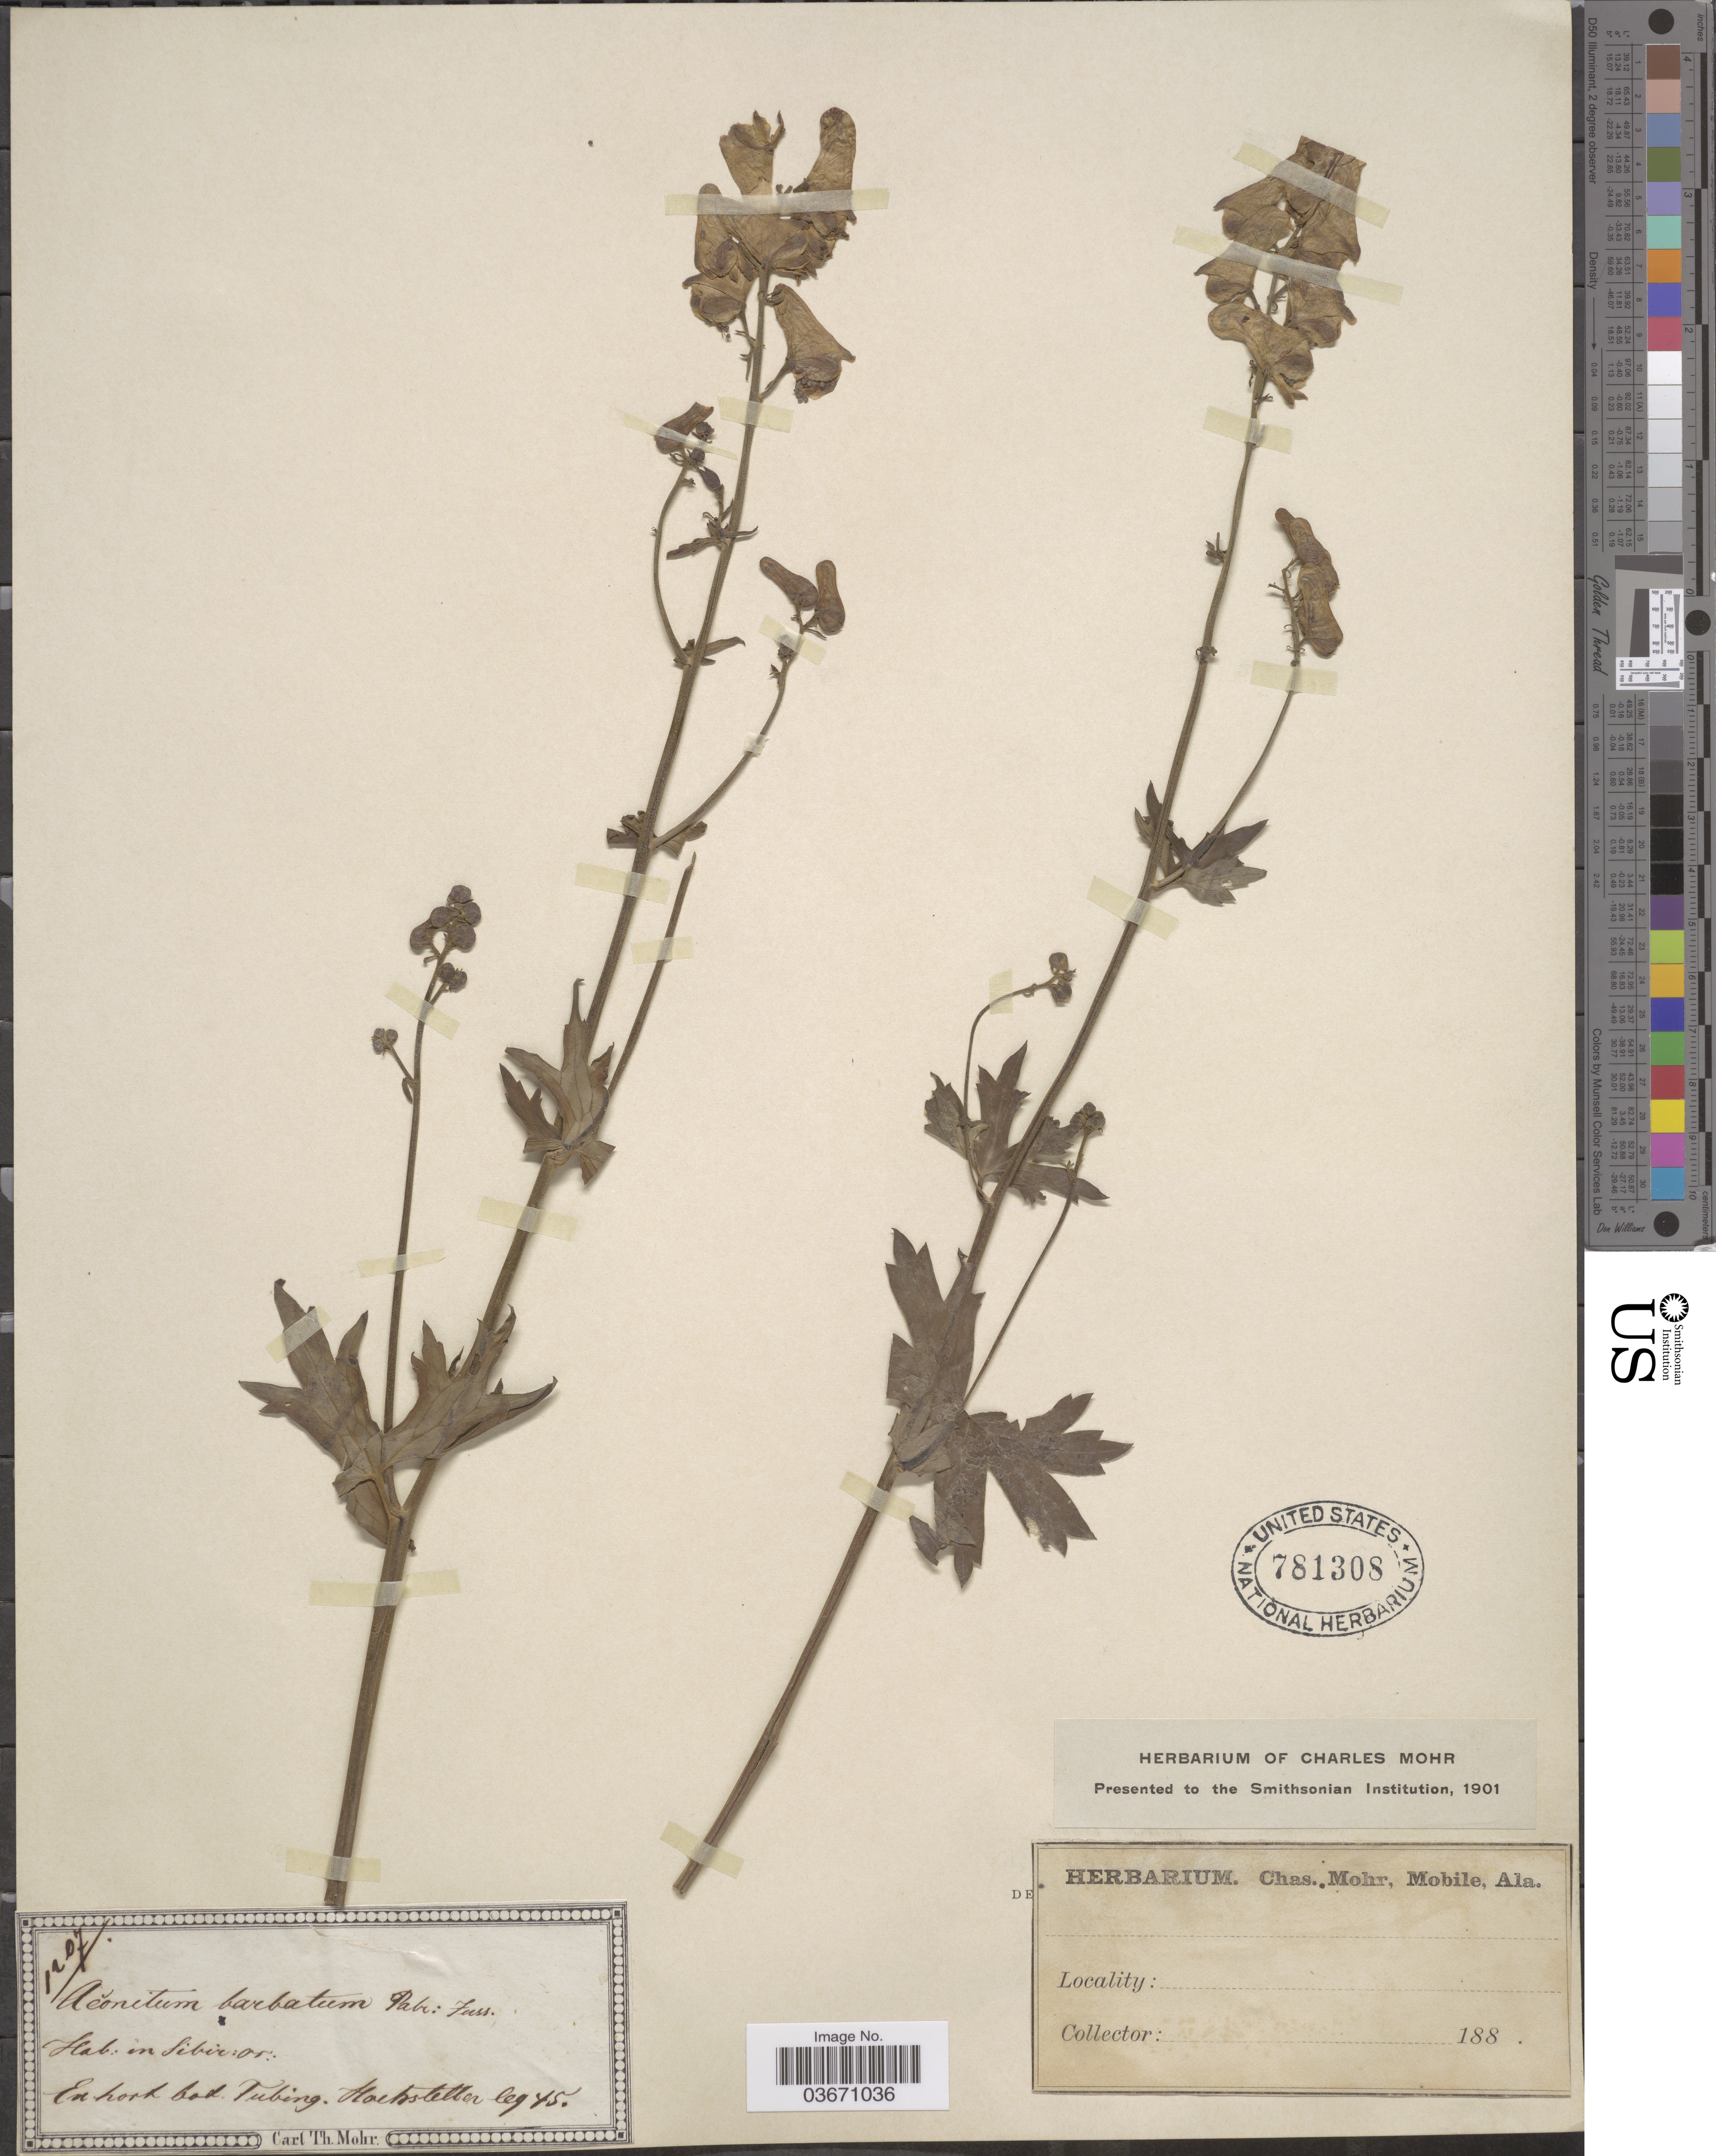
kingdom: Plantae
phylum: Tracheophyta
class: Magnoliopsida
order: Ranunculales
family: Ranunculaceae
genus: Aconitum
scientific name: Aconitum barbatum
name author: Pers.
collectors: -. Hochstetter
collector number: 1207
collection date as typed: Transcribed d/m/y: //45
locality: In Sibir: or:.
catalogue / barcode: US 781308